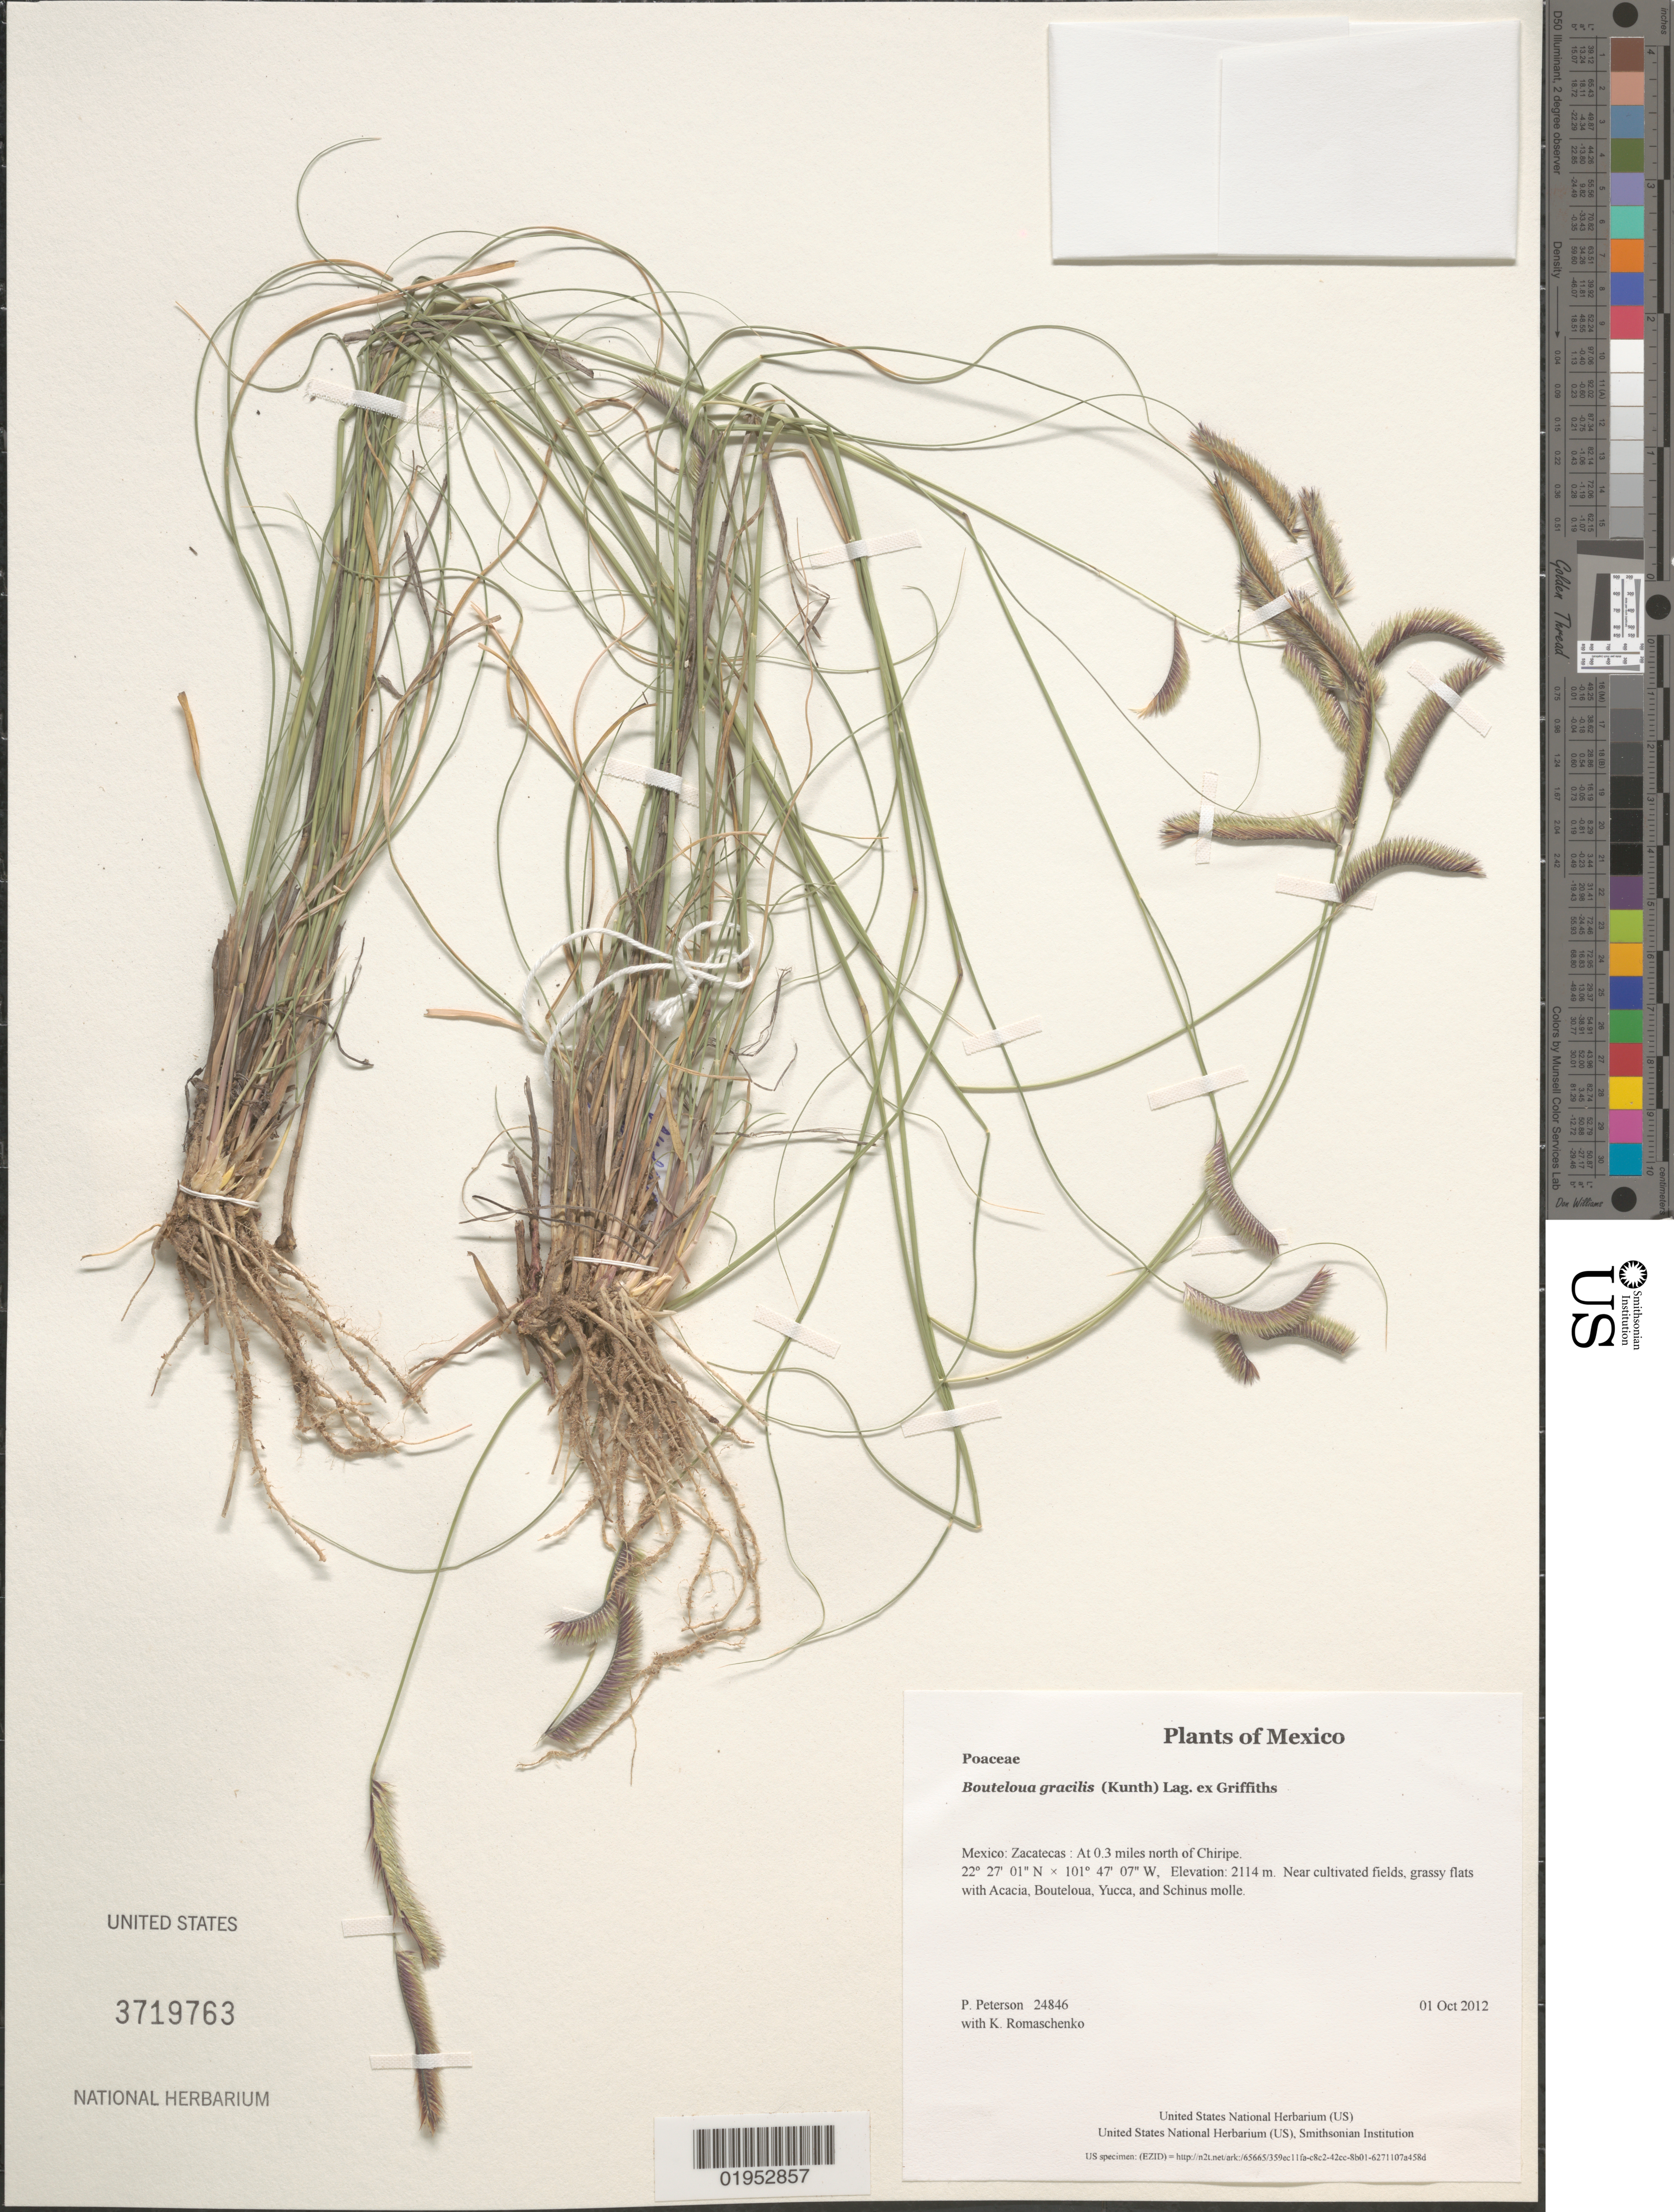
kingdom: Plantae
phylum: Tracheophyta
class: Liliopsida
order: Poales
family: Poaceae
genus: Bouteloua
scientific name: Bouteloua gracilis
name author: (Kunth) Lag. ex Griffiths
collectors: P. M. Peterson & K. Romaschenko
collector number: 24846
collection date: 2012-10-01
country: Mexico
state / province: Zacatecas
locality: At 0.3 miles north of Chiripe.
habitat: Near cultivated fields, grassy flats with Acacia, Bouteloua, Yucca, and Schinus molle.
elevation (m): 2114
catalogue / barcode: US 3719763